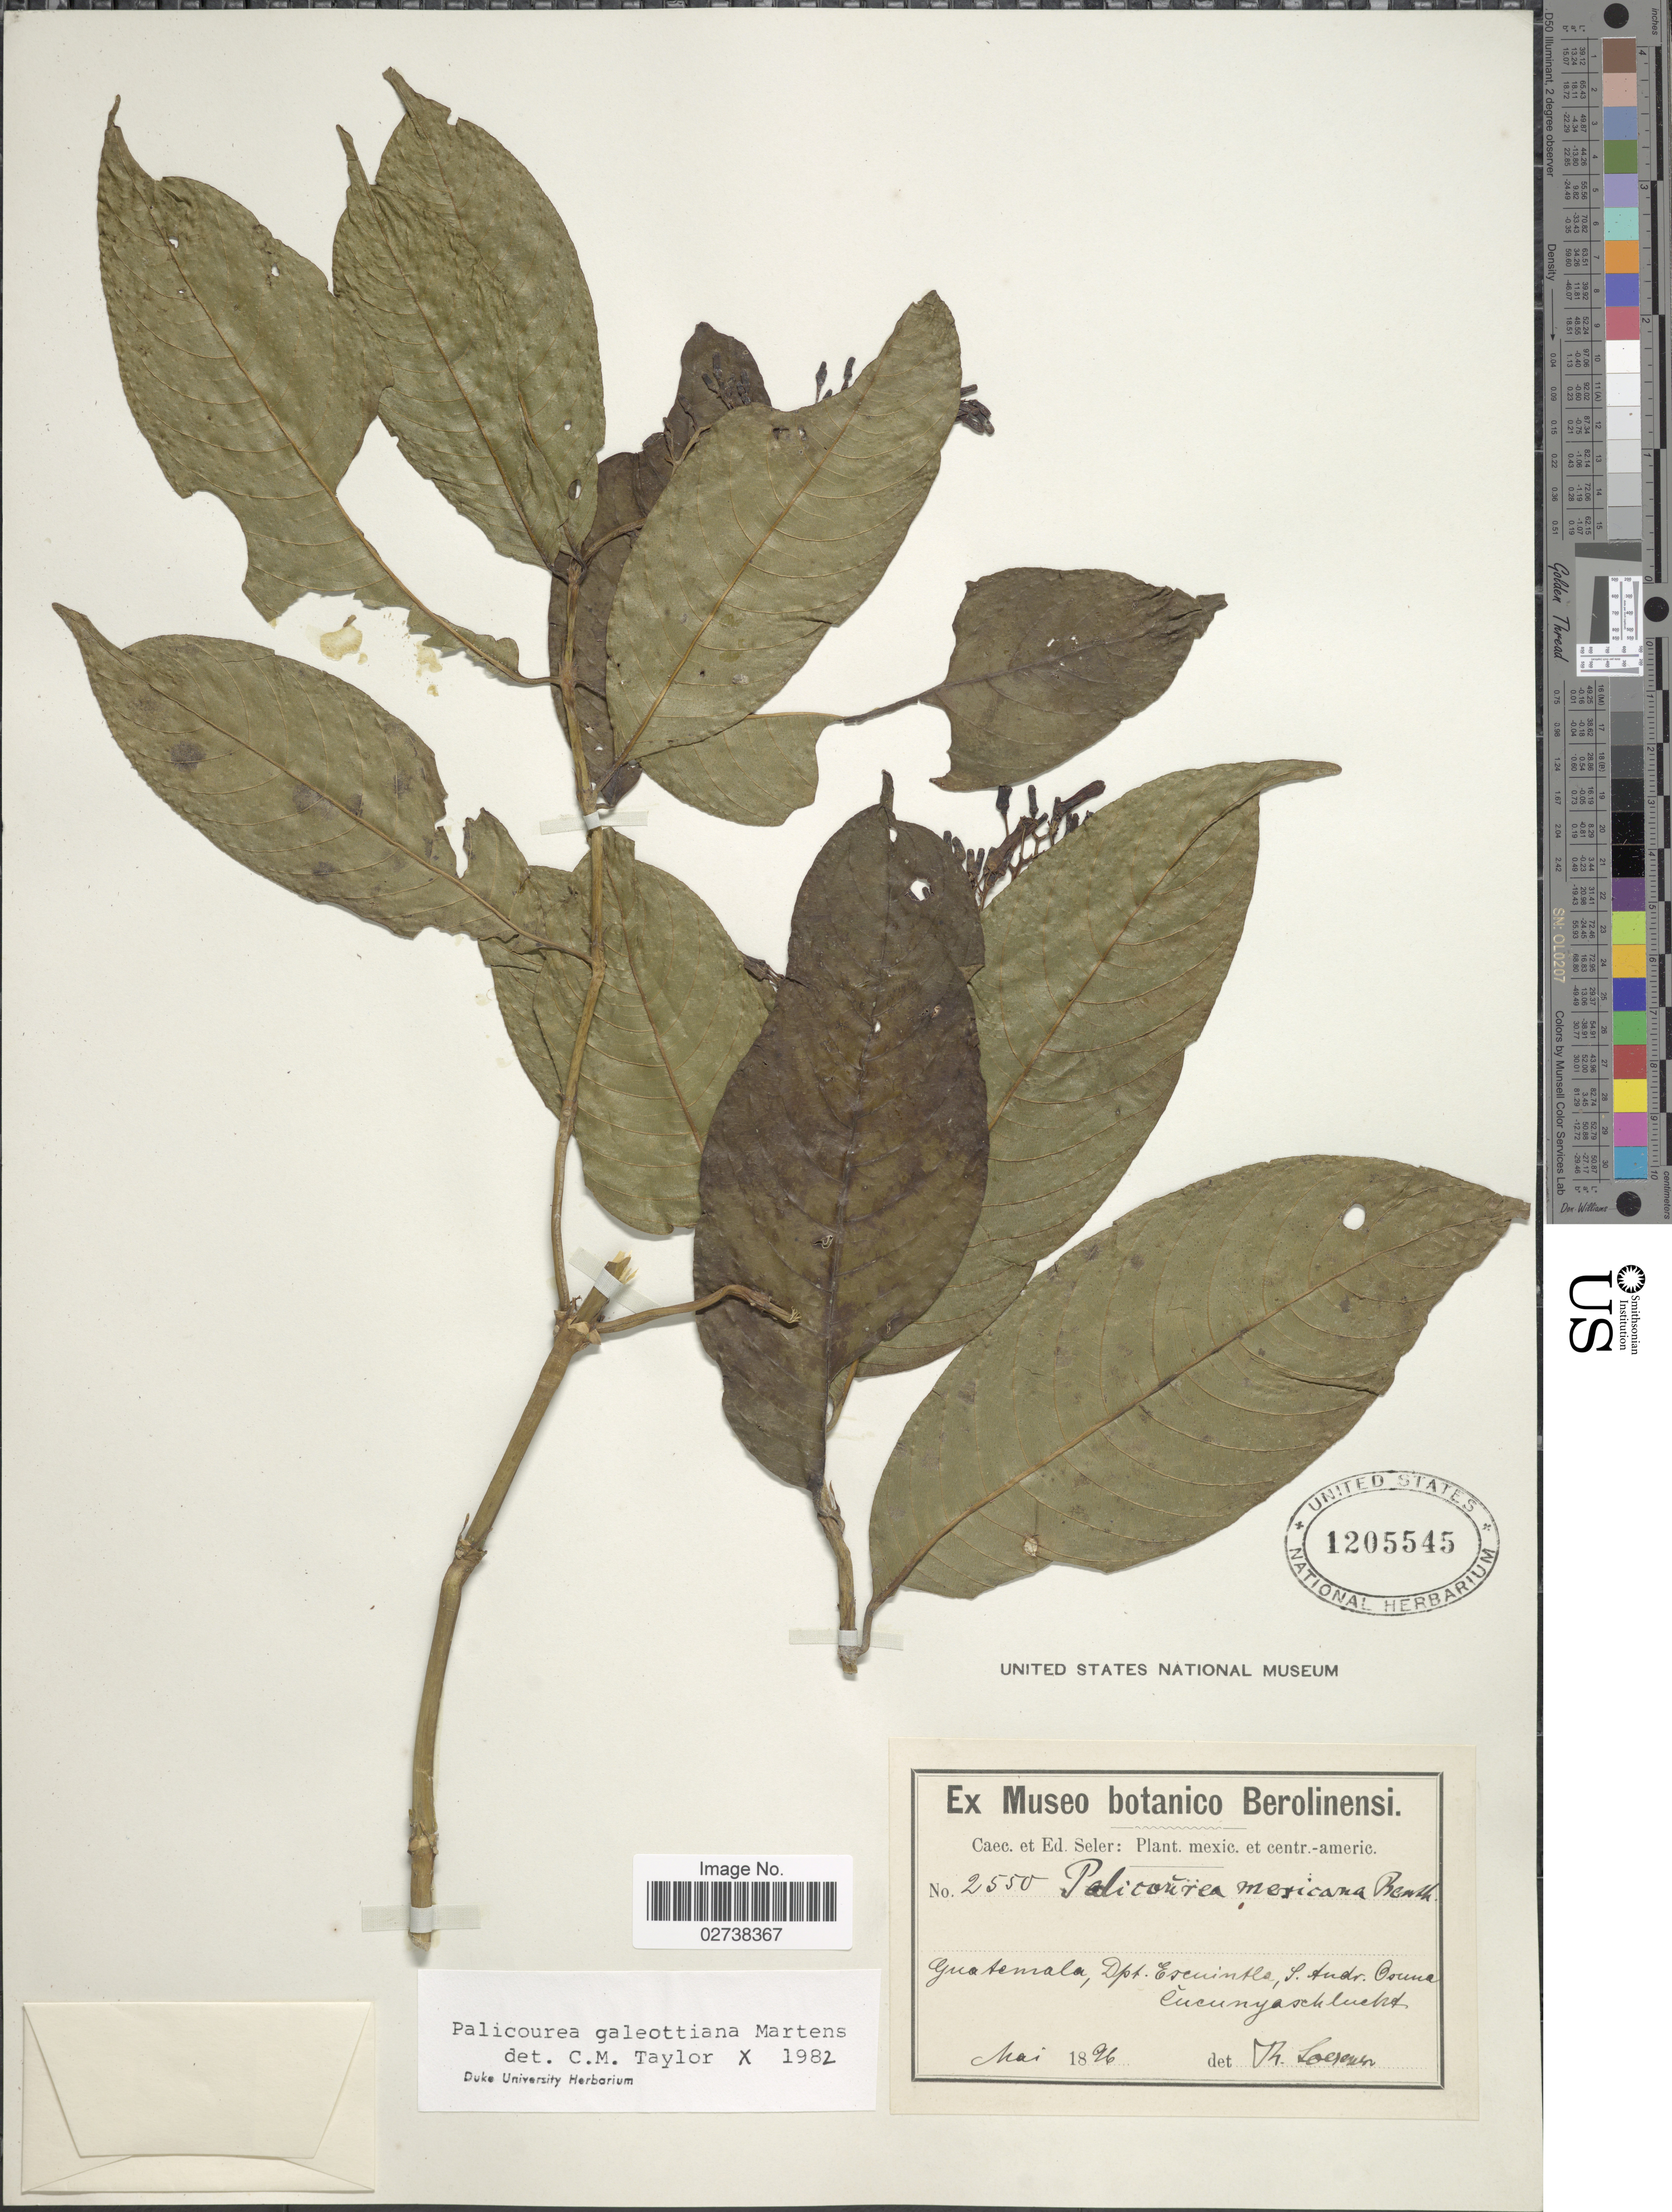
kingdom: Plantae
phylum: Tracheophyta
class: Magnoliopsida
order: Gentianales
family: Rubiaceae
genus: Palicourea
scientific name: Palicourea galeottiana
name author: M. Martens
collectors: ex Caec. et Ed Seler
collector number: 2550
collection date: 1896-05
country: Guatemala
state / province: Escuintla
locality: Dpt. Escuintla, S, Andr. Osuna Cucunyaschlucht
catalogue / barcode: US 1205545